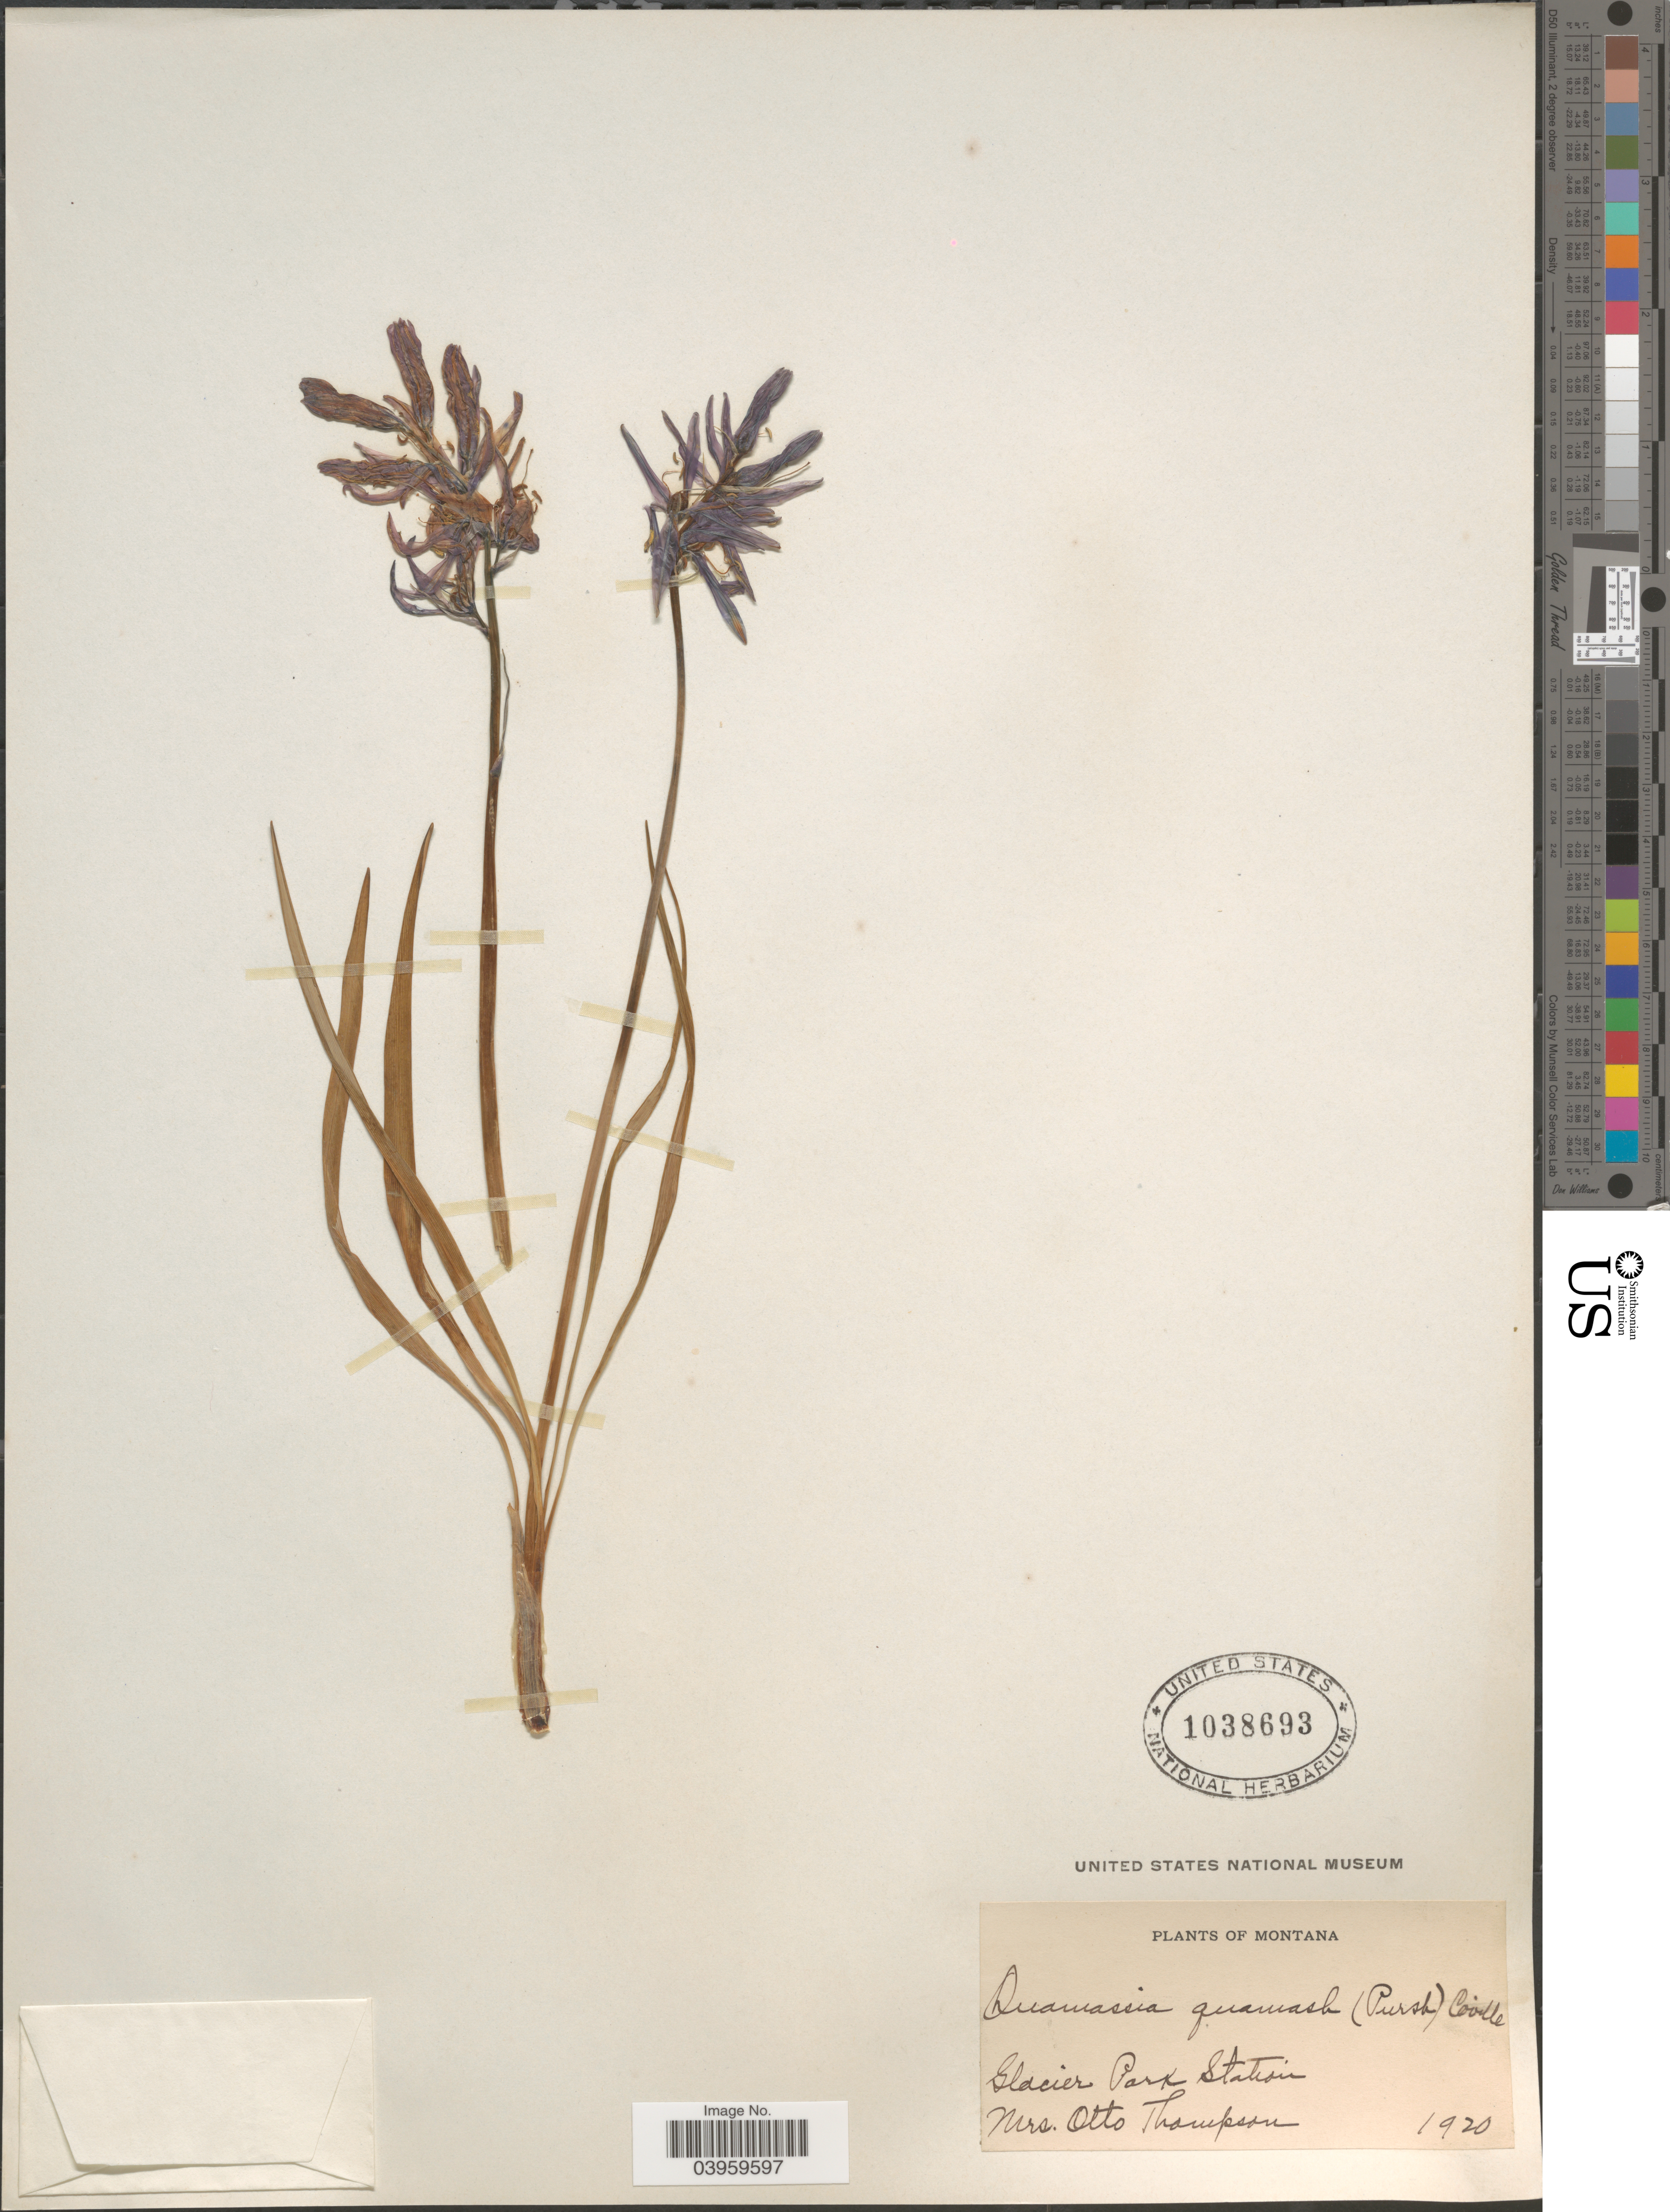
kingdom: Plantae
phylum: Tracheophyta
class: Liliopsida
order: Asparagales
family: Asparagaceae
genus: Camassia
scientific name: Camassia quamash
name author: (Pursh) Greene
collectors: O. Thompson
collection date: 1920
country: United States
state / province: Montana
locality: Glacier Park Station.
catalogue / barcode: US 1038693